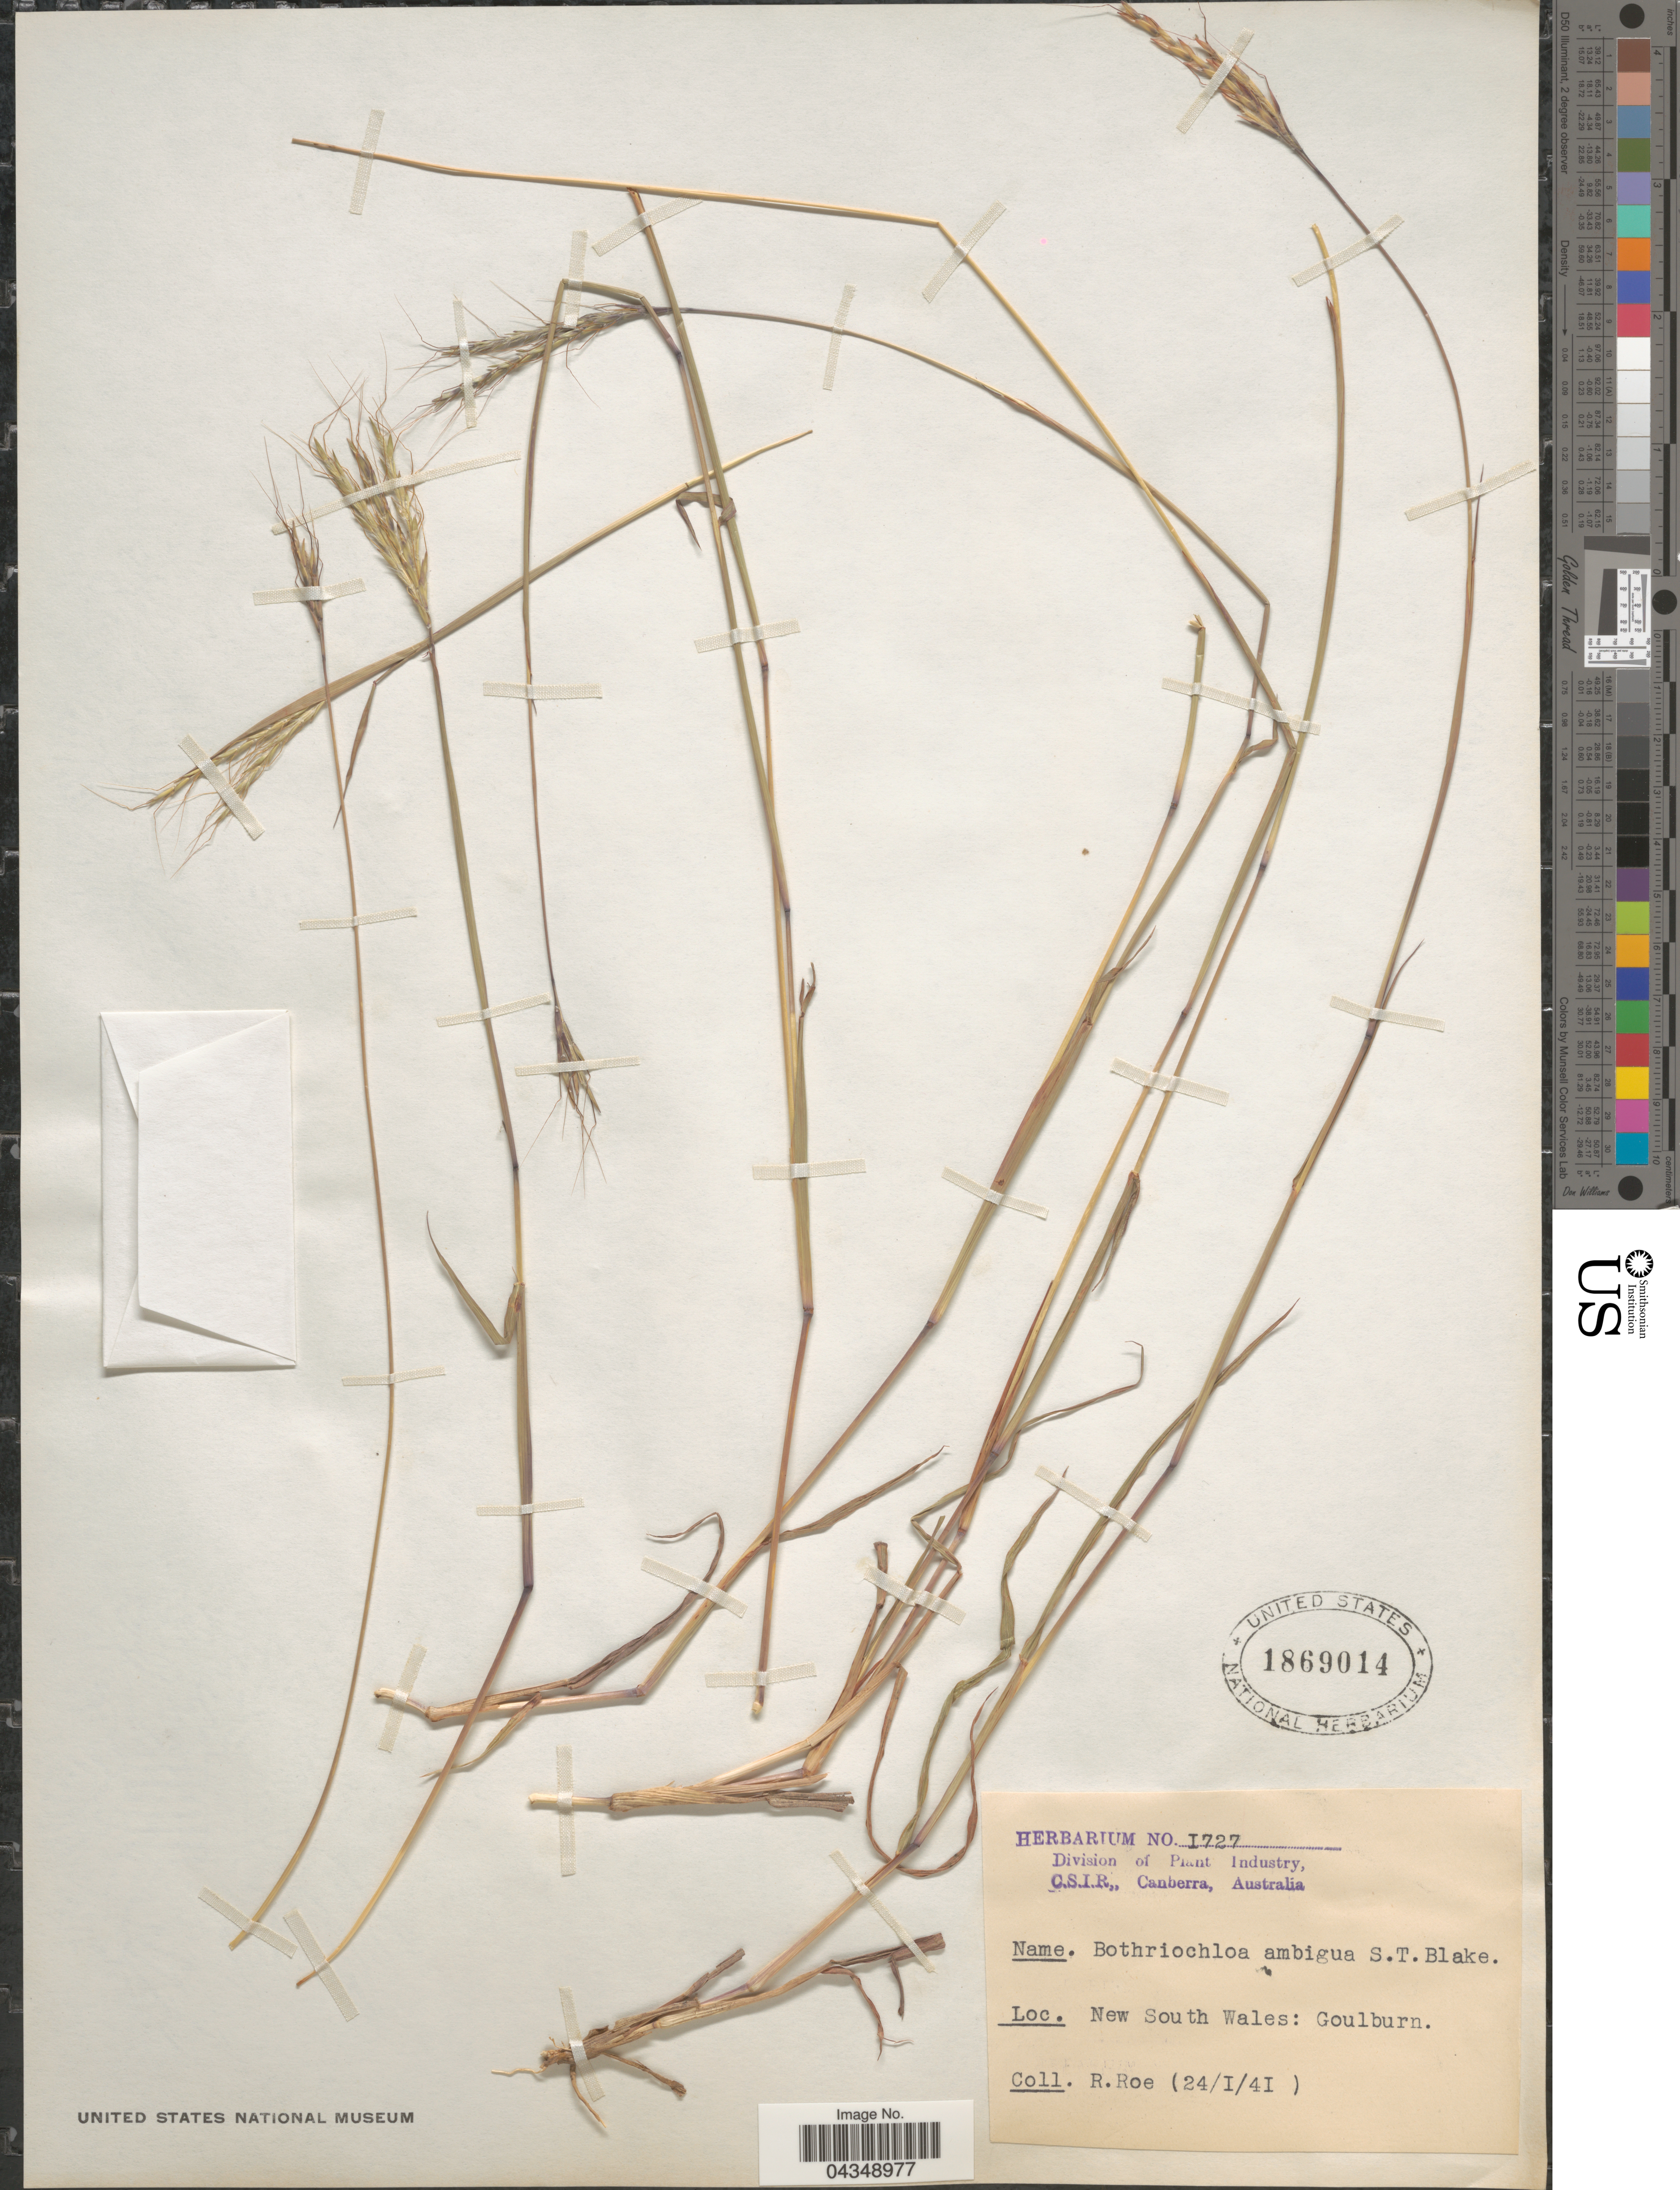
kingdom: Plantae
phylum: Tracheophyta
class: Liliopsida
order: Poales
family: Poaceae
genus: Bothriochloa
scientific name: Bothriochloa macra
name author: (Steud.) S.T. Blake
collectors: R. Roe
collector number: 1727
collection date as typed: Transcribed d/m/y: 24/1/41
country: Australia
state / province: New South Wales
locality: Goulburn.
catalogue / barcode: US 1869014